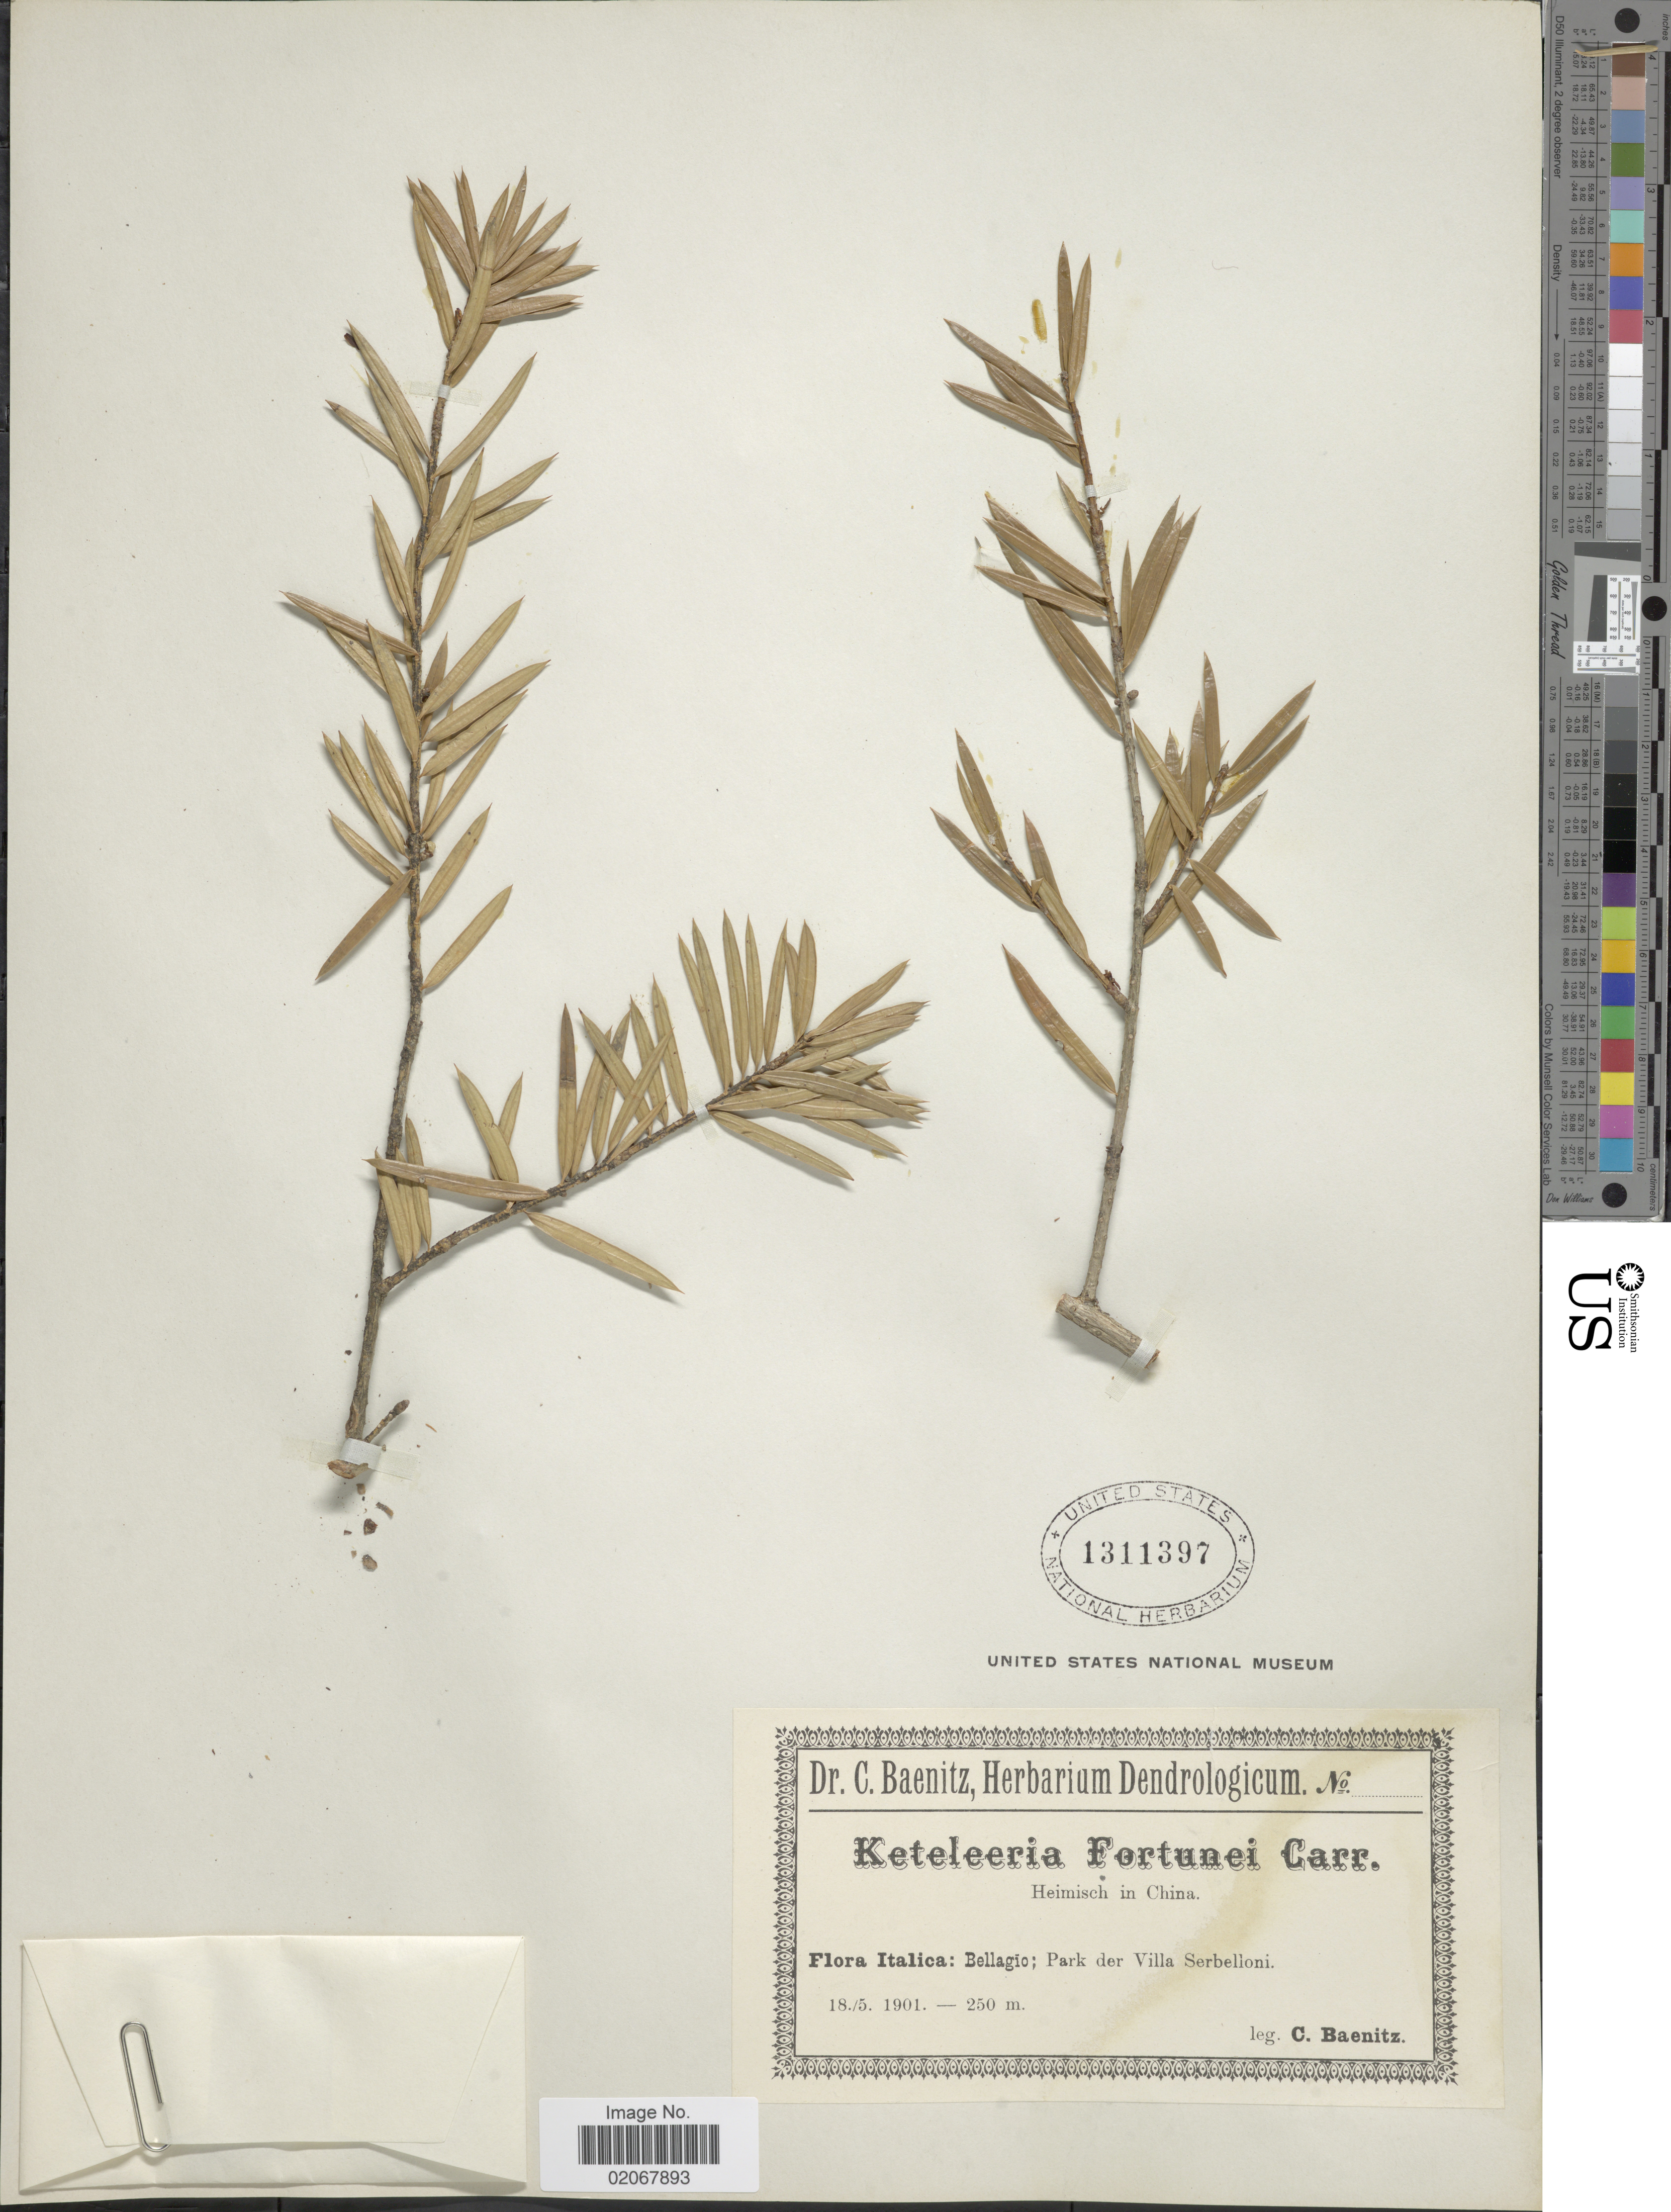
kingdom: Plantae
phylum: Tracheophyta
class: Pinopsida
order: Pinales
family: Pinaceae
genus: Keteleeria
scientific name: Keteleeria fortunei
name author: (A. Murray bis) Carrière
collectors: C. G. Baenitz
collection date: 1901-05-18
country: Italy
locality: Bellagio; Park der Villa Serbelloni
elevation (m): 250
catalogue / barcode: US 1311397